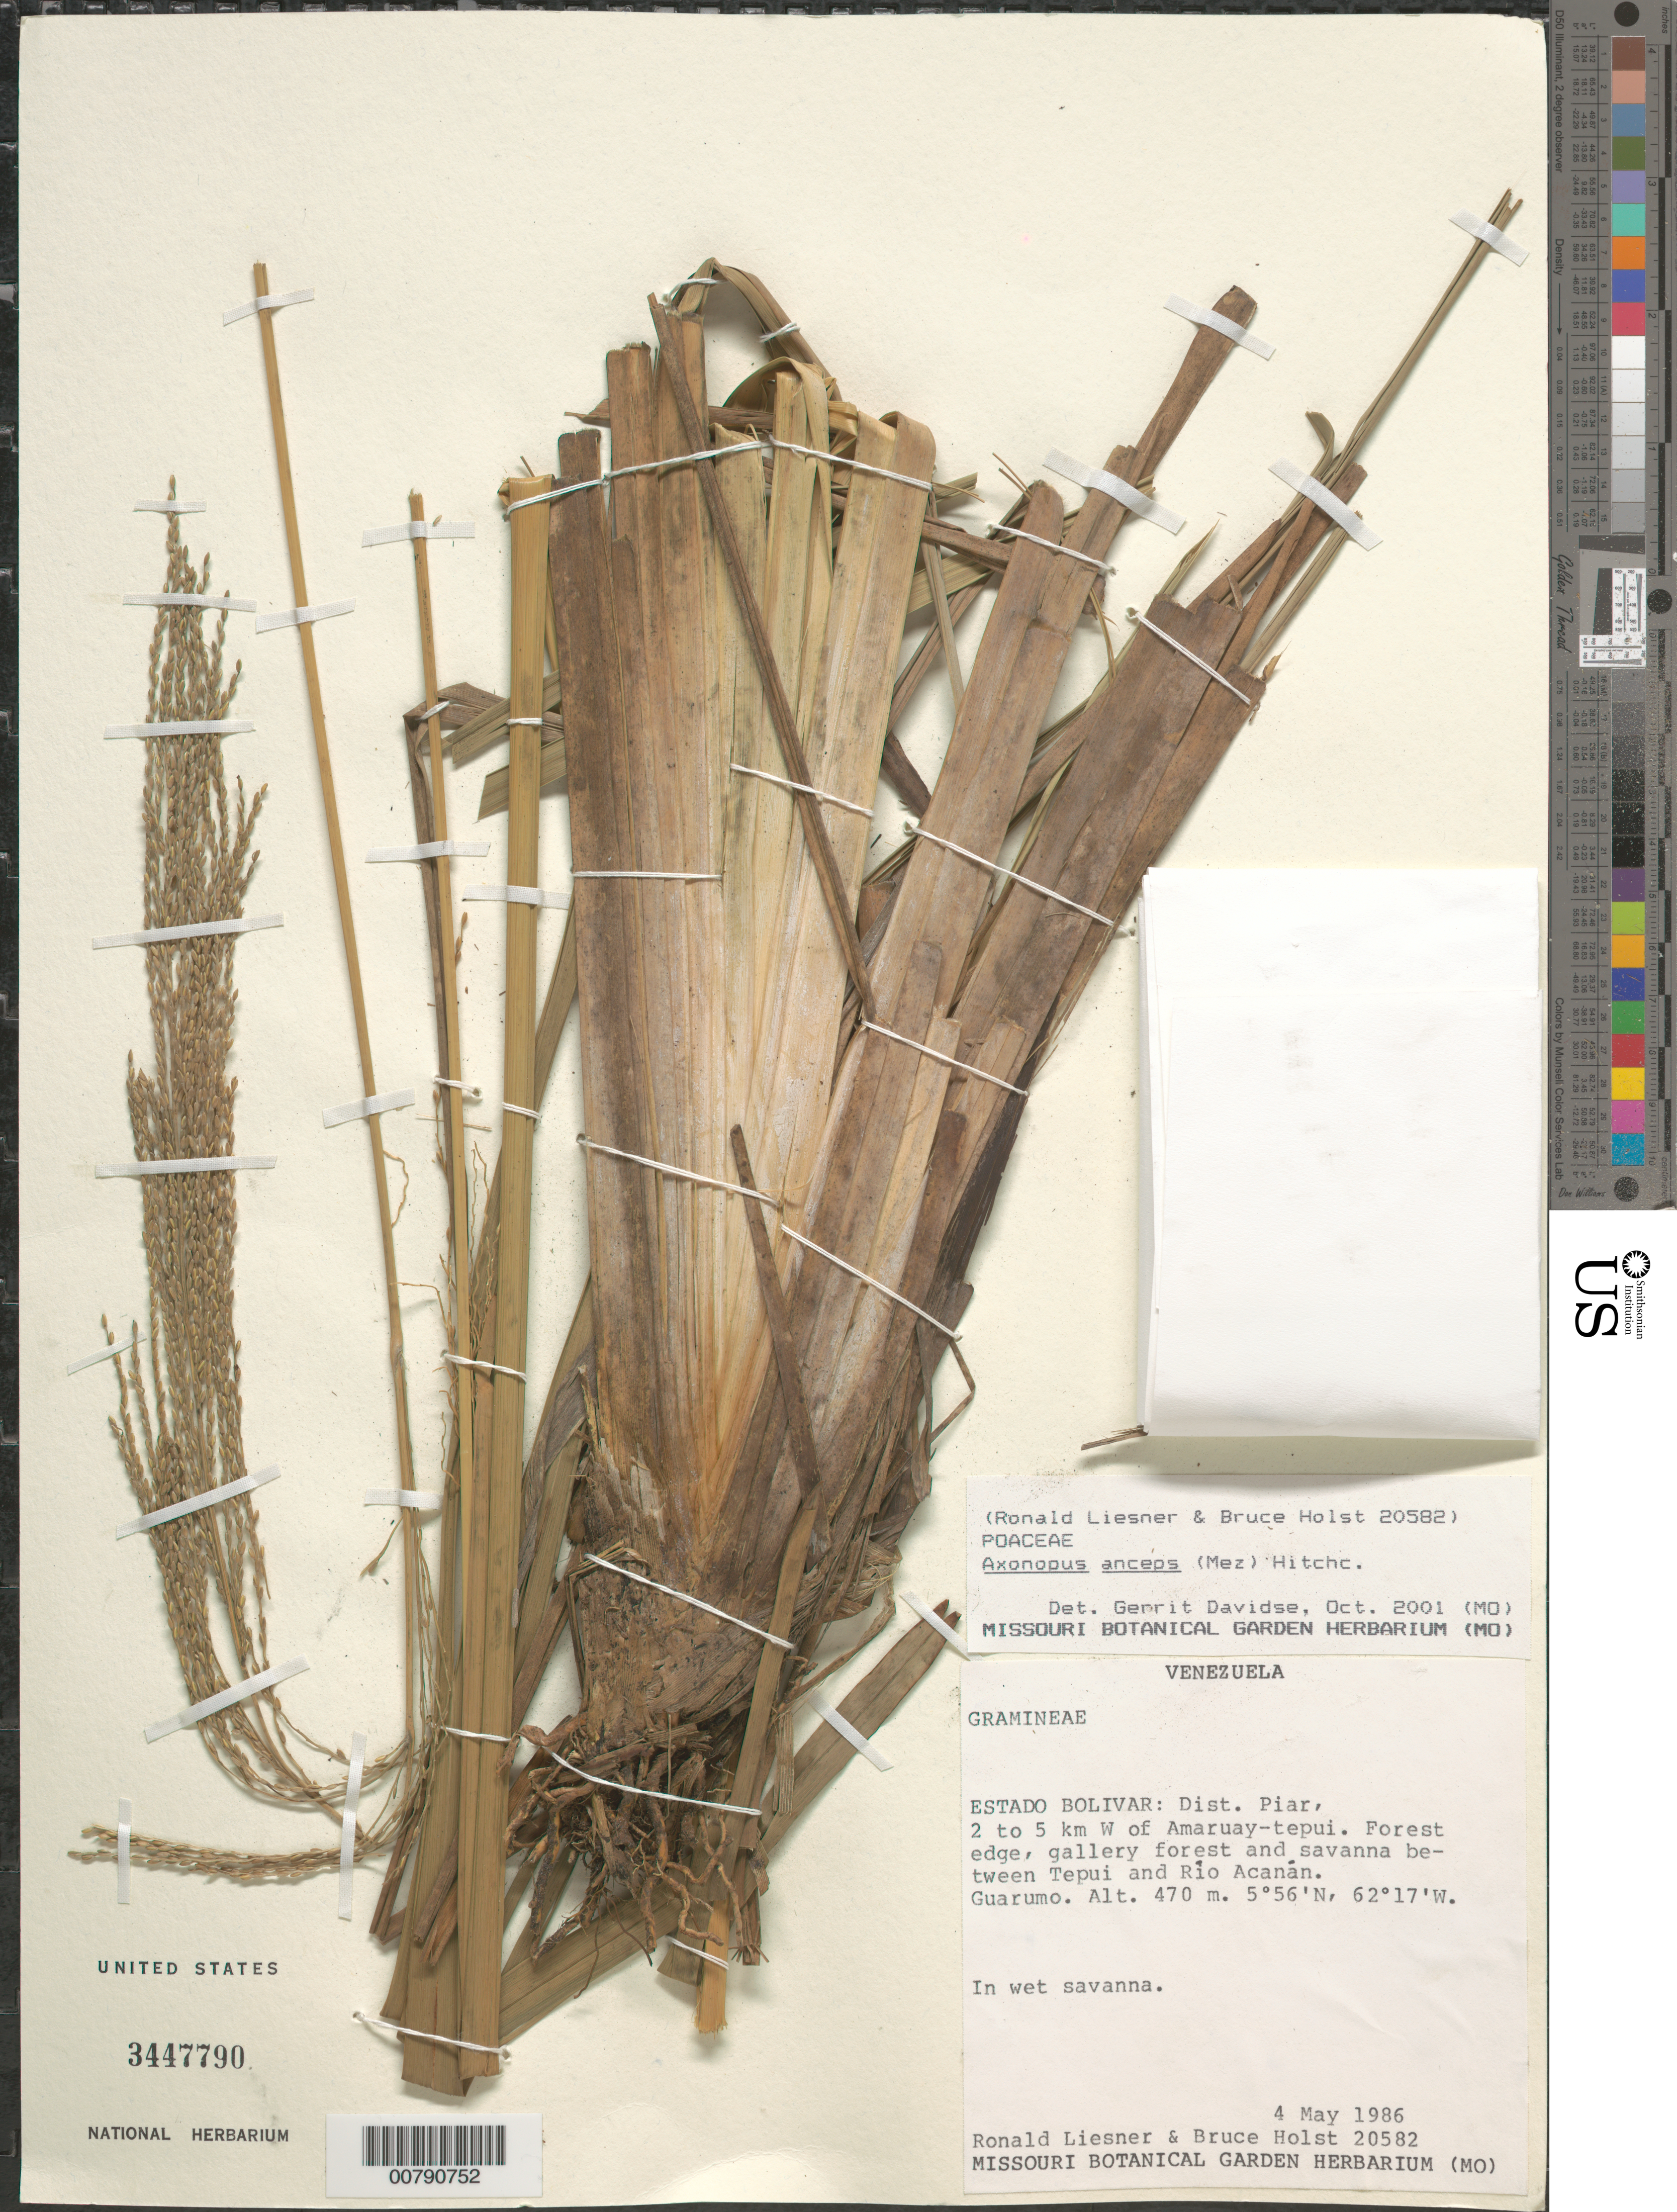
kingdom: Plantae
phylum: Tracheophyta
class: Liliopsida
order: Poales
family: Poaceae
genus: Axonopus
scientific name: Axonopus anceps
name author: (Mez) Hitchc.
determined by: Davidse, Gerrit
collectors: R. L. Liesner & B. Holst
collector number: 20582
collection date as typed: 4-May-86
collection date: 1986-05-04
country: Venezuela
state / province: Bolívar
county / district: Piar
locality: Amaruaytepuí, betw. tepuí and Río Acanan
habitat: Wet savanna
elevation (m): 470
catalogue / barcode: US 3447790